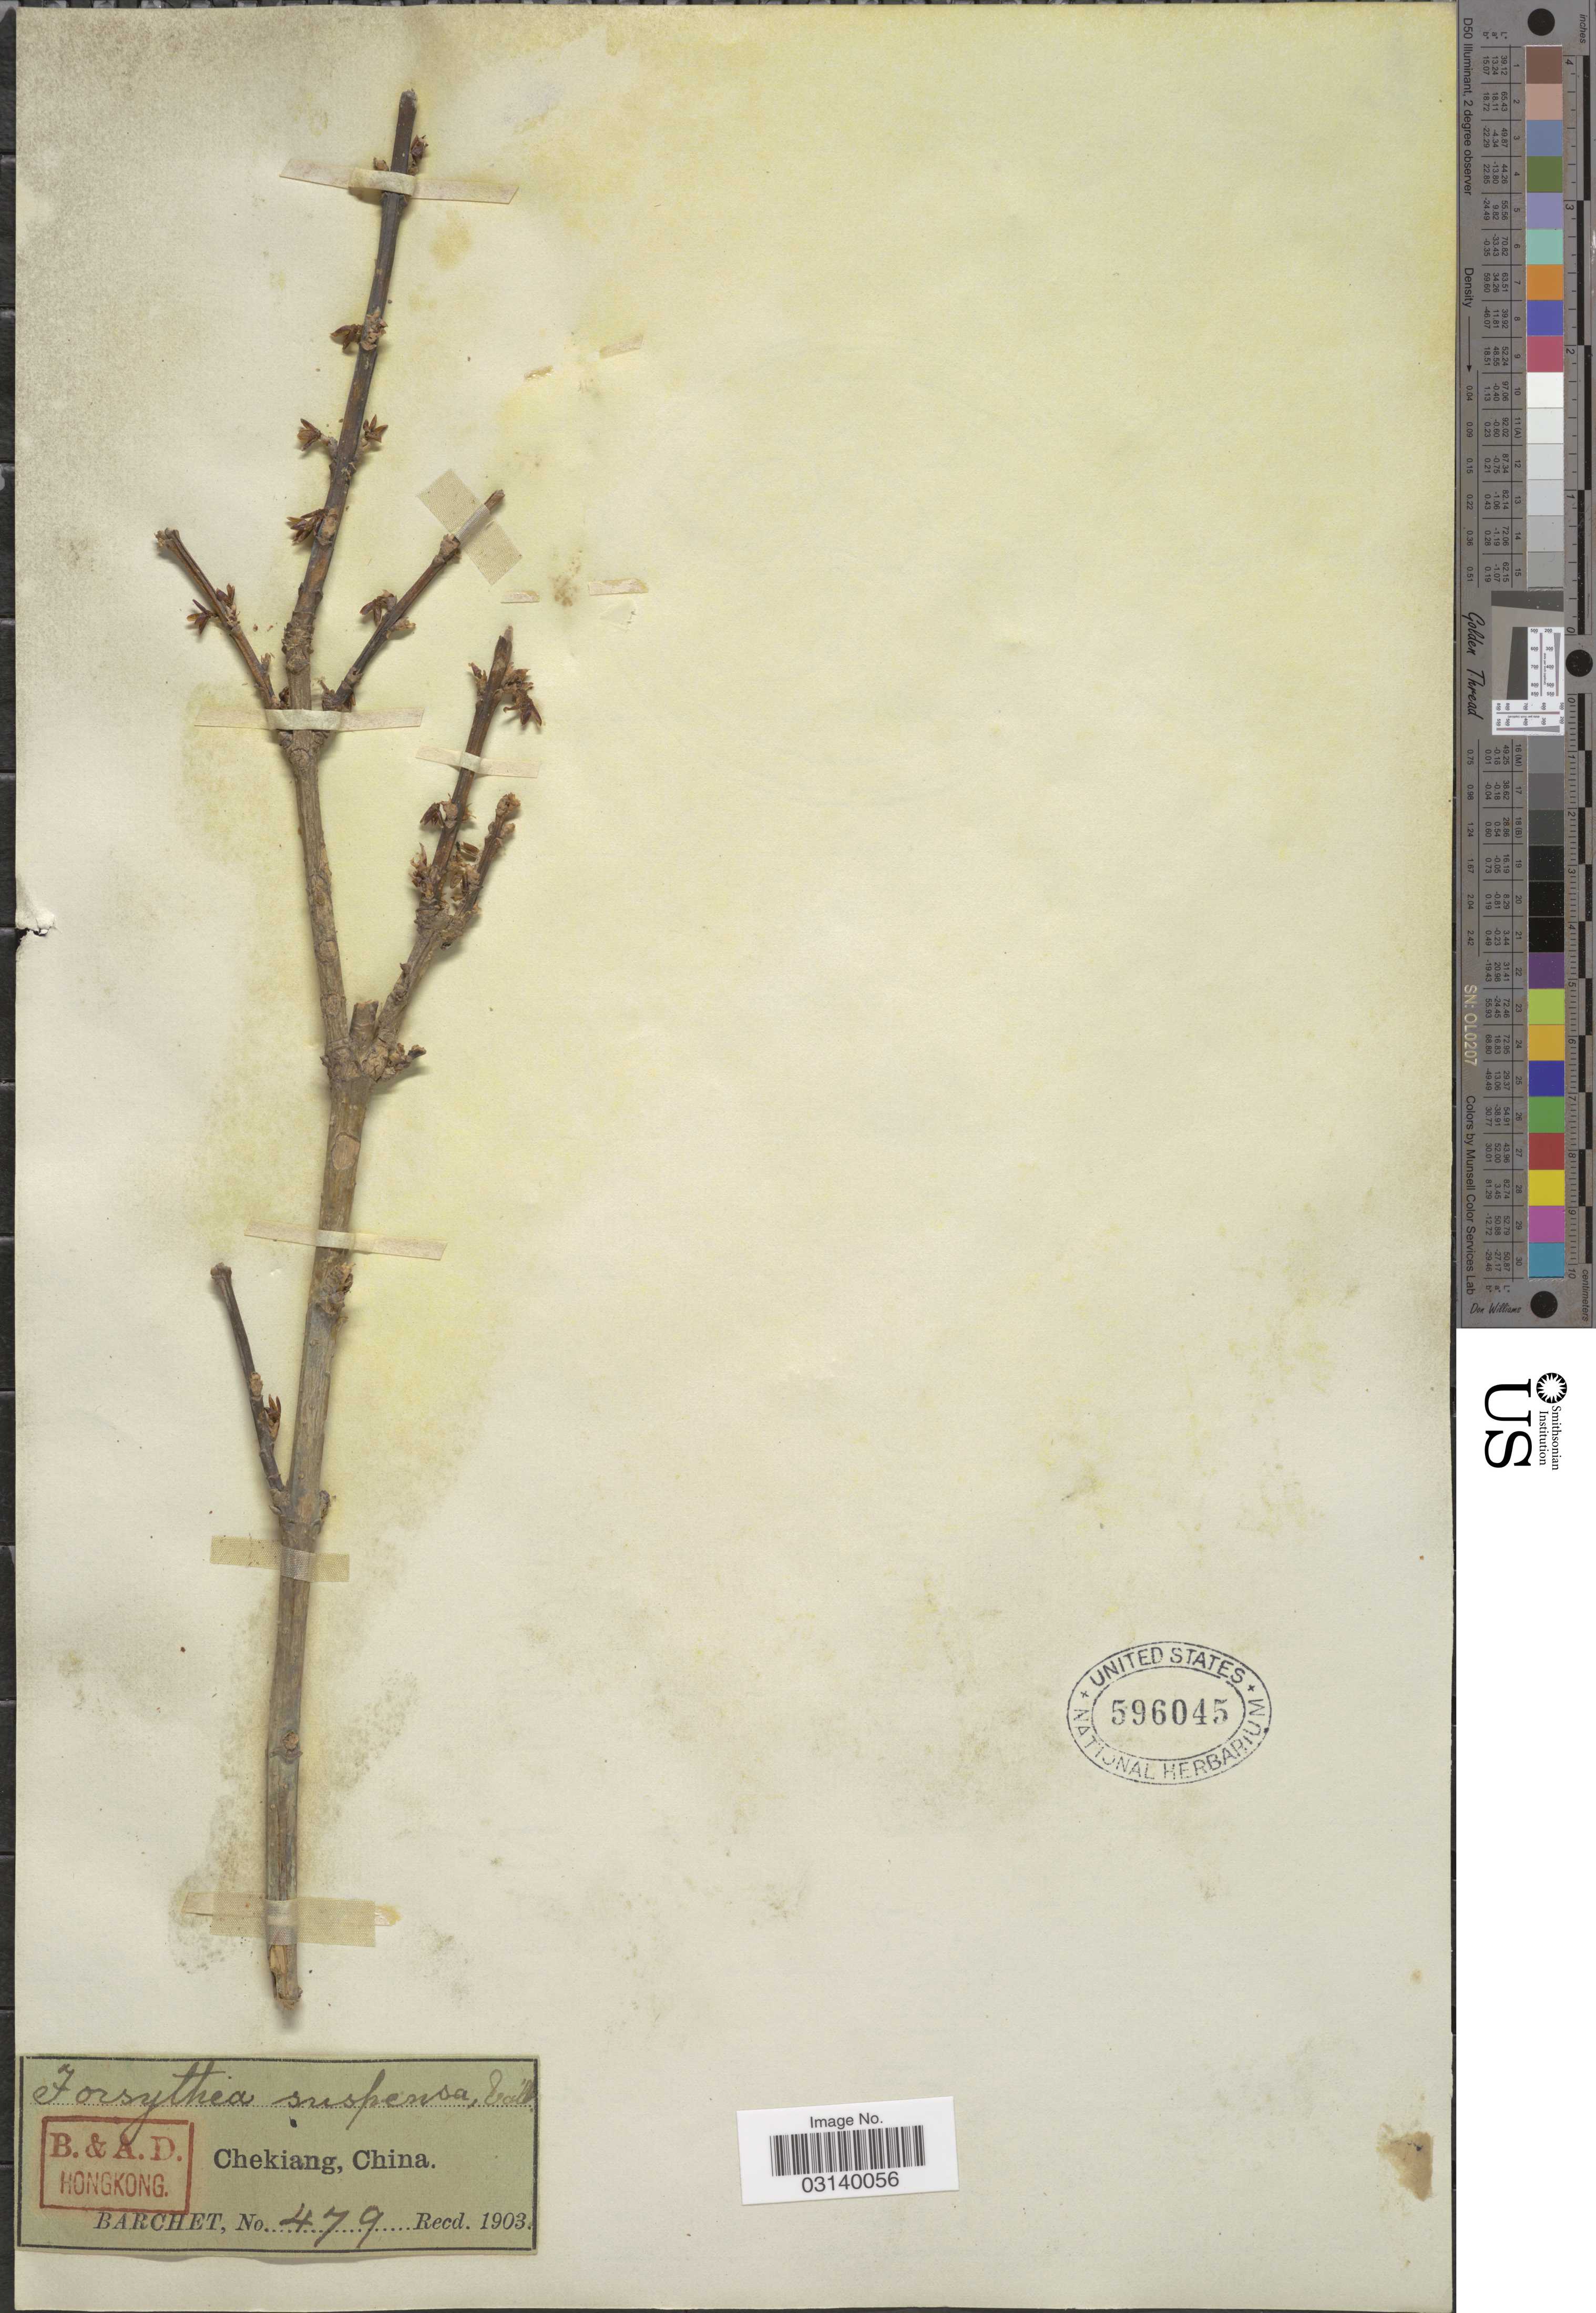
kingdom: Plantae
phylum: Tracheophyta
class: Magnoliopsida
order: Lamiales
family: Oleaceae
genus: Forsythia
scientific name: Forsythia suspensa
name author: (Thunb.) Vahl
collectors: S. P. Barchet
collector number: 479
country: China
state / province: Zhejiang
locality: Chekiang.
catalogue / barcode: US 596045